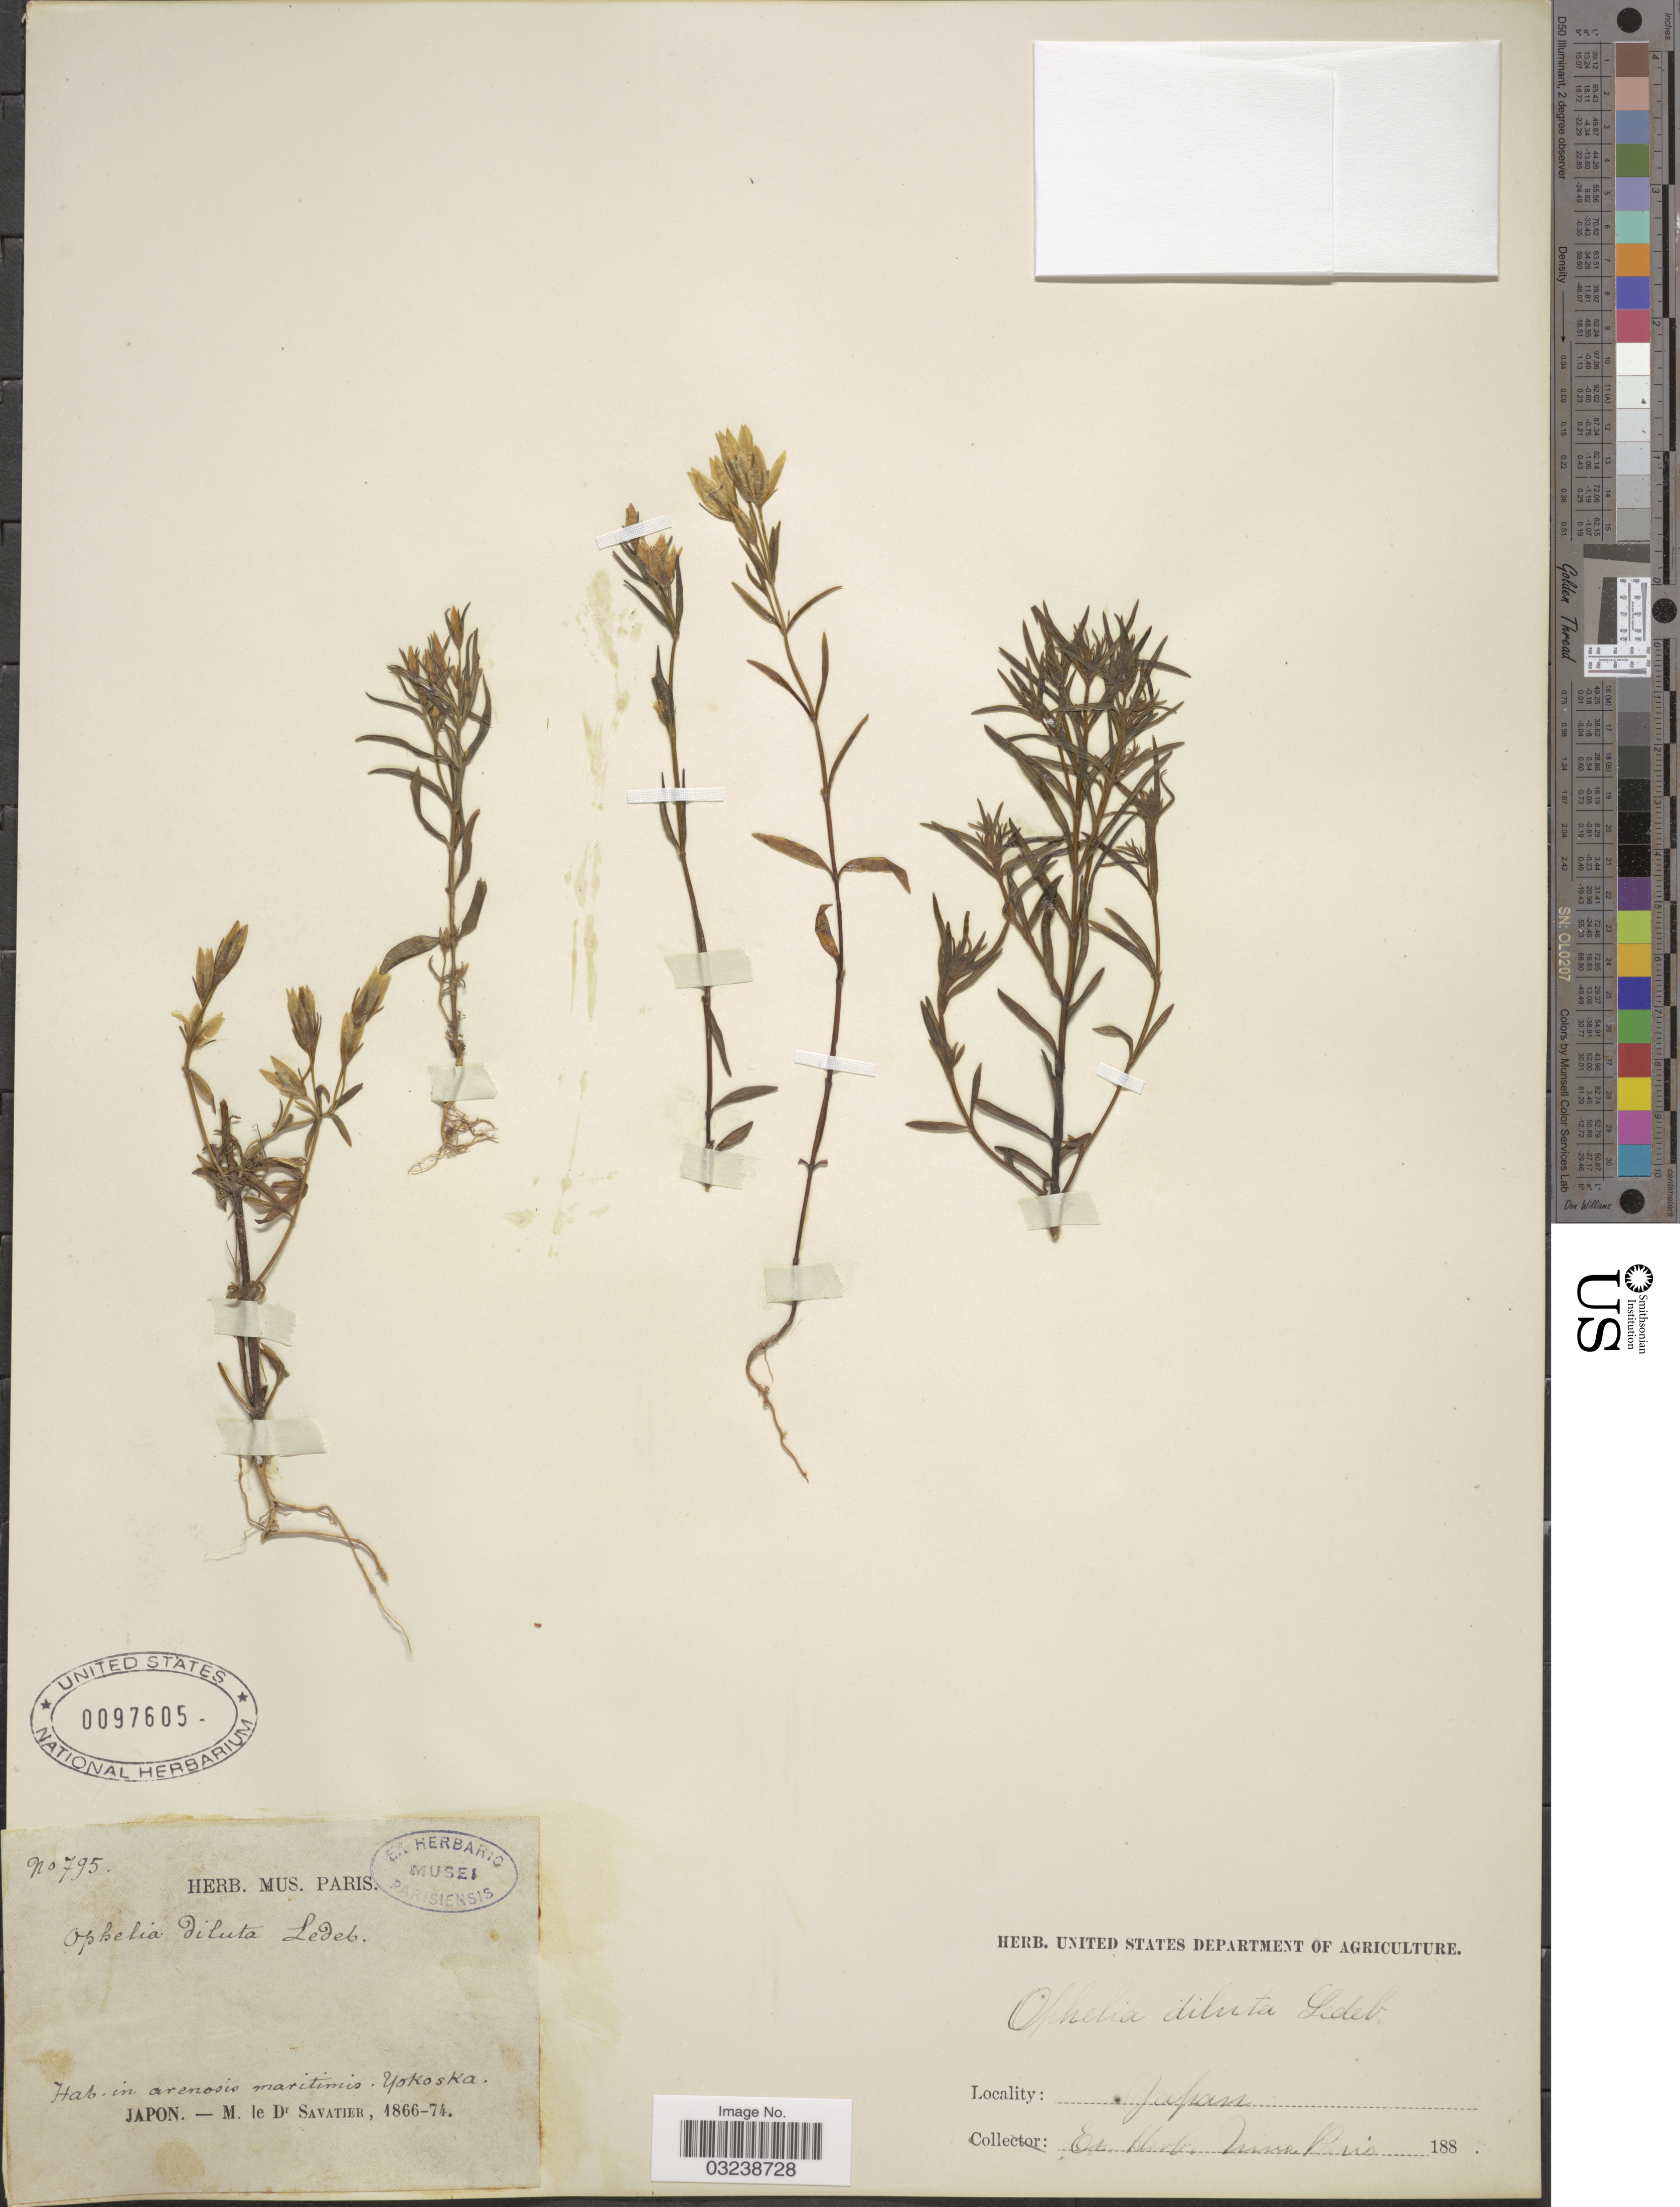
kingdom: Plantae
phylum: Tracheophyta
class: Magnoliopsida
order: Gentianales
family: Gentianaceae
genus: Swertia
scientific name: Swertia diluta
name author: (Turcz.) Benth. & Hook. f.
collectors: Savatier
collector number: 795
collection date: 1866/1874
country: Japan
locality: In arenosis maritimis Yokoska.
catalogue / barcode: US 97605